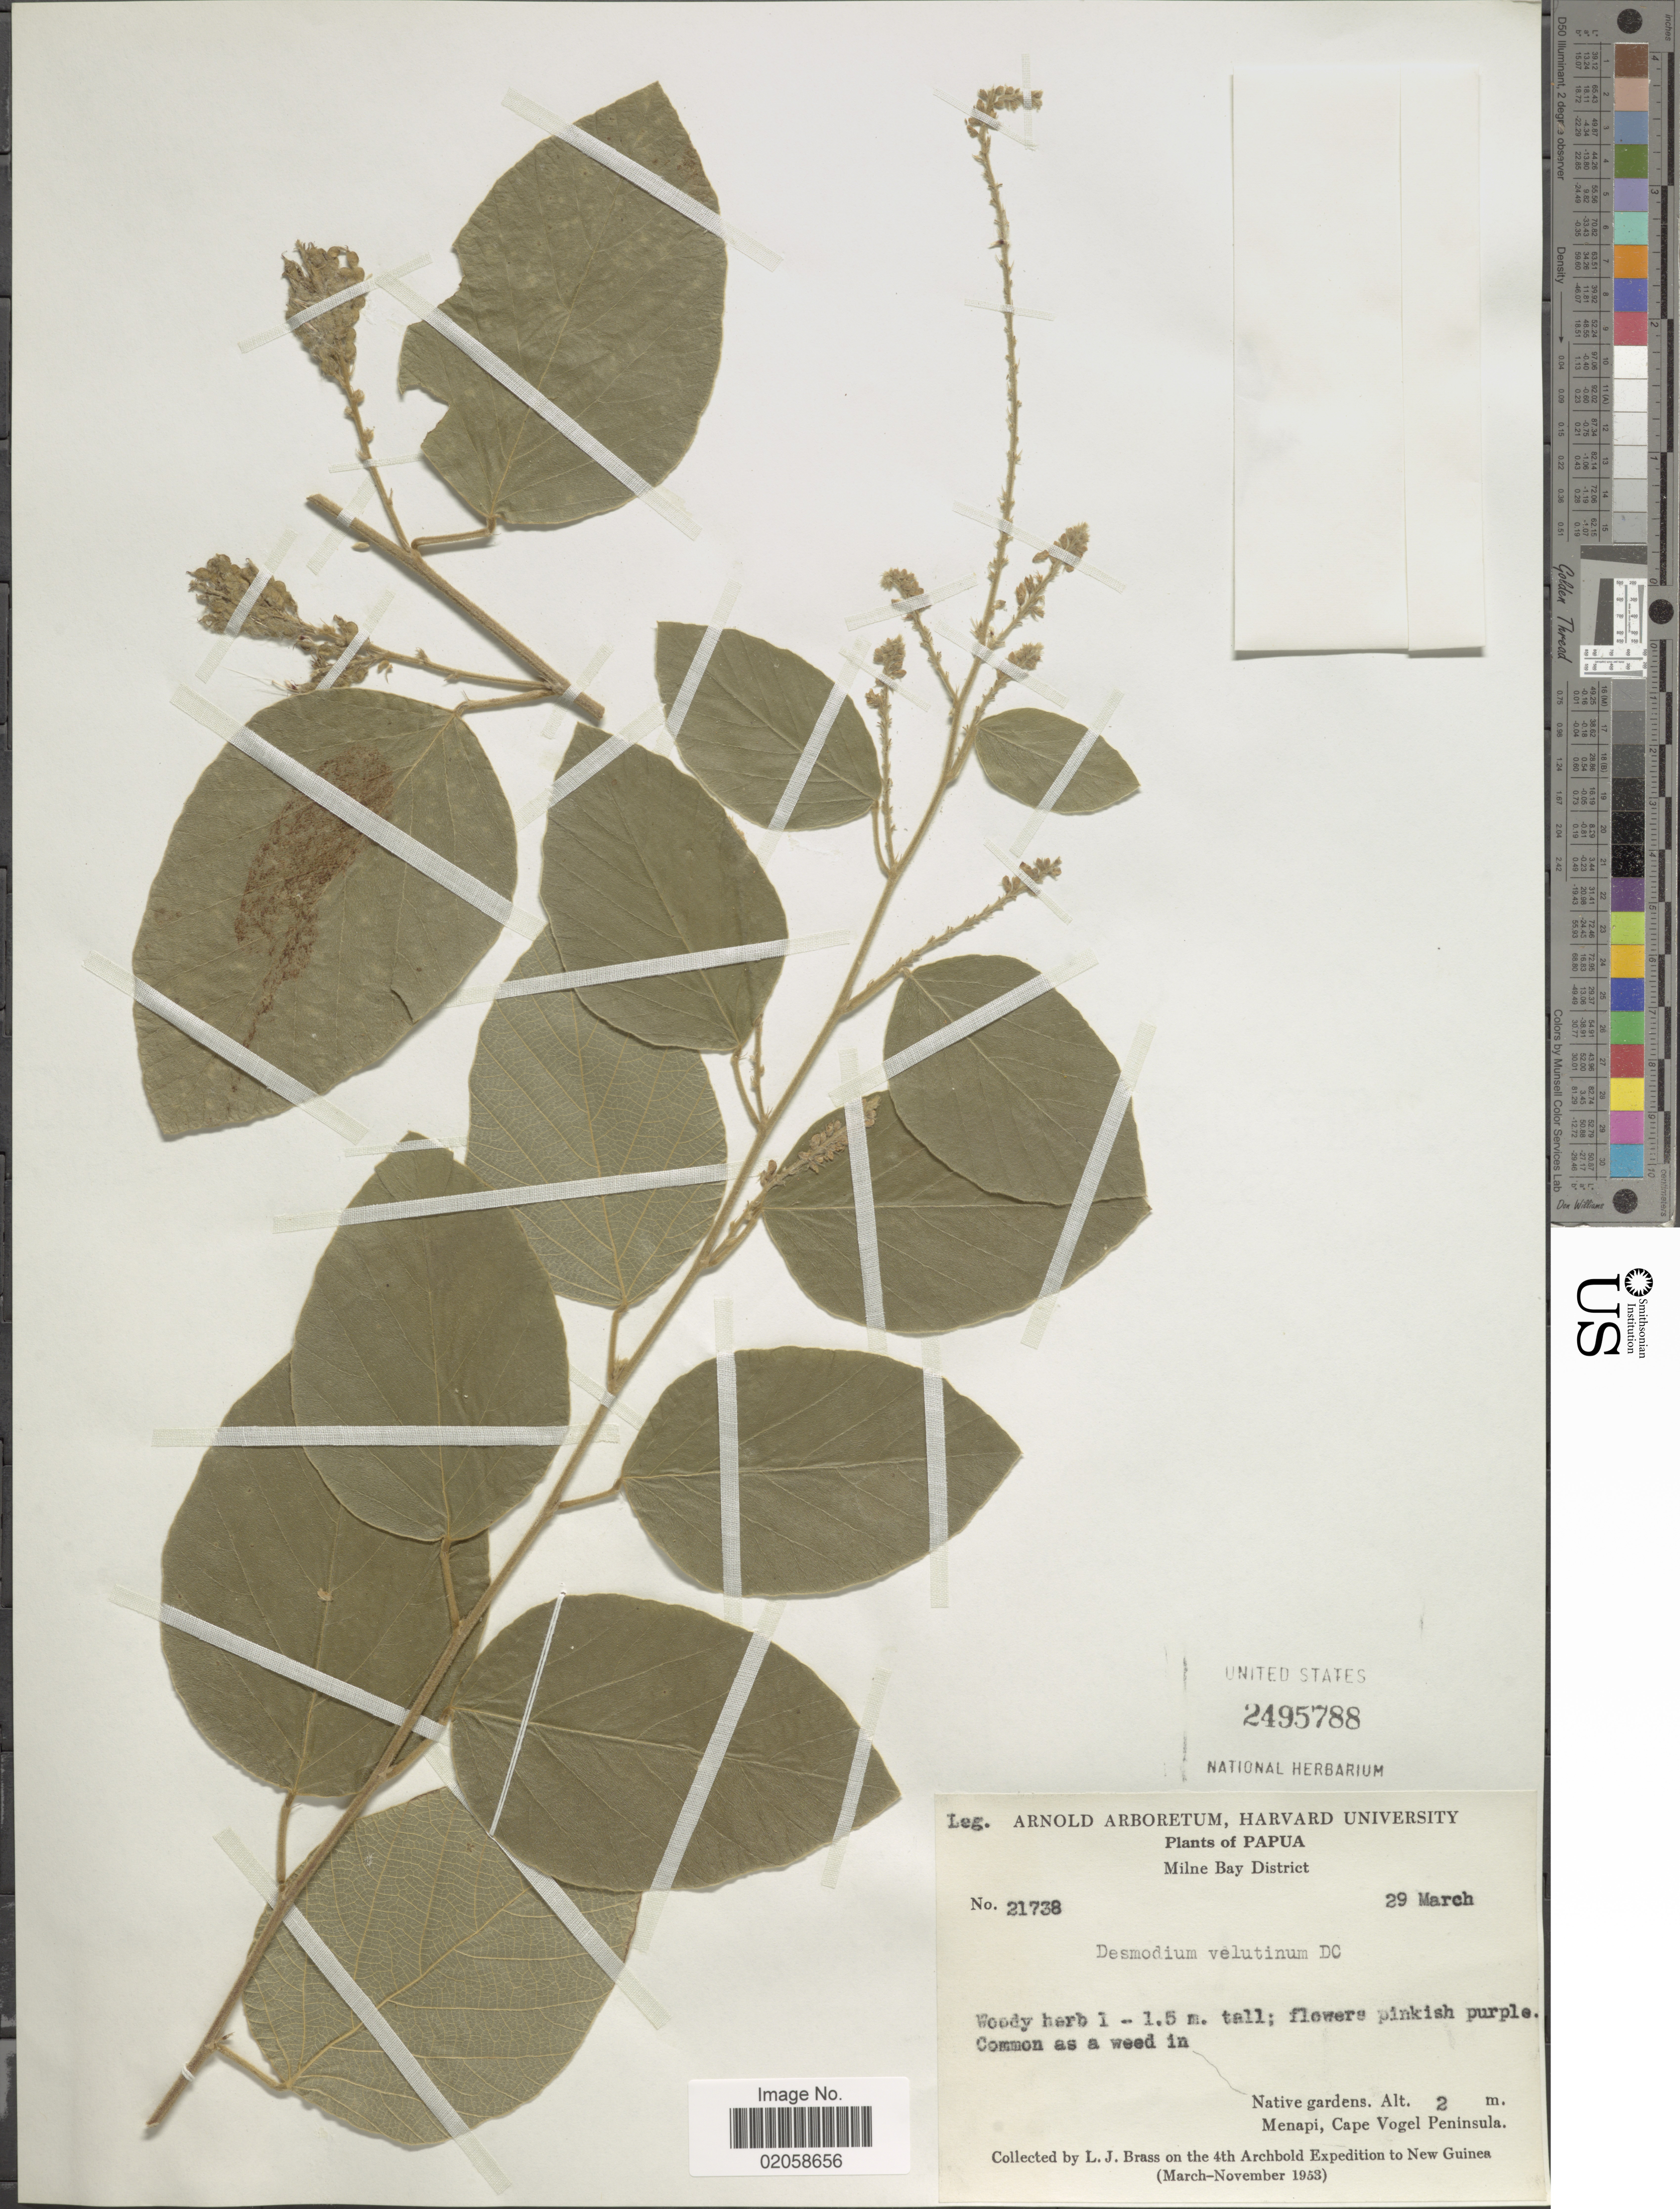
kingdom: Plantae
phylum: Tracheophyta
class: Magnoliopsida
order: Fabales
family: Fabaceae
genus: Polhillides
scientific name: Polhillides velutina subsp. velutina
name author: (Willd.) H. Ohashi & K. Ohashi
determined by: Strong, Mark T., (BOT), Smithsonian Institution - National Museum of Natural History (UNITED STATES)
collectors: L. J. Brass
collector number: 21738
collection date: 1953-03-29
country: Papua New Guinea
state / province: Milne Bay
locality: Milne Bay District, Native Gardens. Menapi, Cape Vogel Peninsula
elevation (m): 2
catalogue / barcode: US 2495788